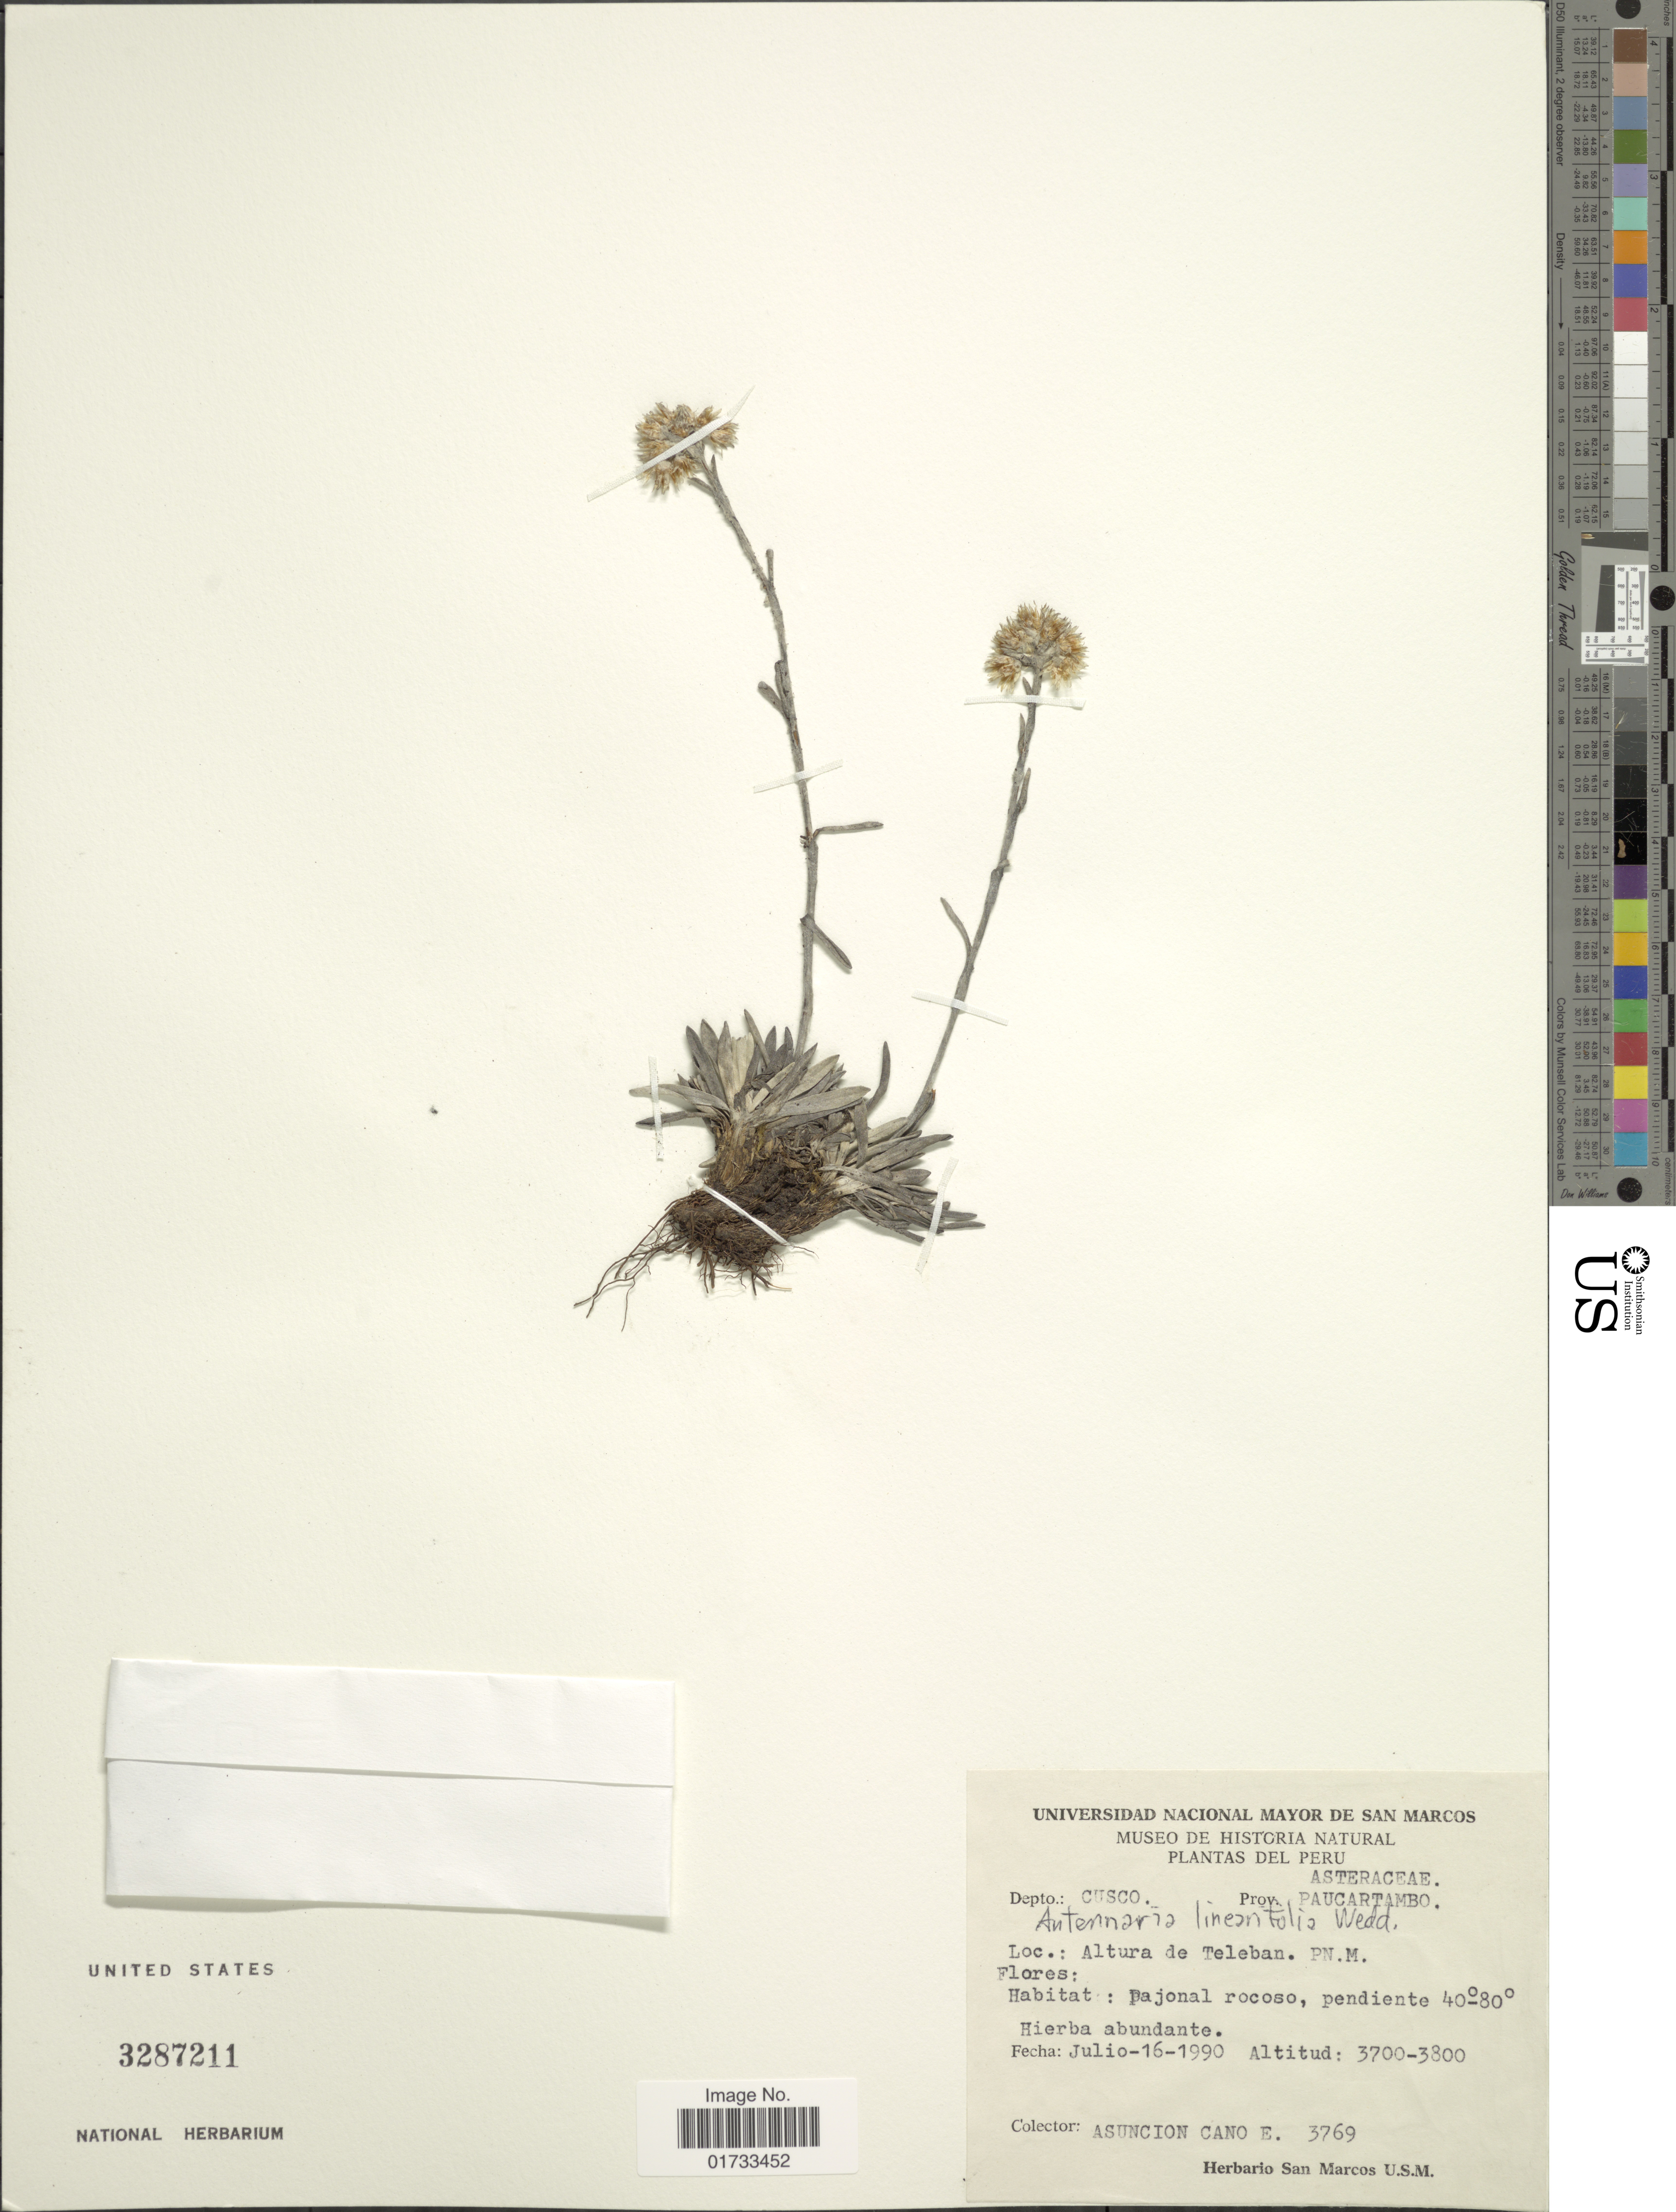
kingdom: Plantae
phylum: Tracheophyta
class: Magnoliopsida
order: Asterales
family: Asteraceae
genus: Quasiantennaria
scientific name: Quasiantennaria linearifolia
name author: (Wedd.) R.J. Bayer & M.O. Dillon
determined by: Nesom, Guy L.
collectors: A. Cano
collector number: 3769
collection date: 1990-07-16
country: Peru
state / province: Cusco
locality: Prov. Paucartambo, Altura de Teleban. PN.M., pajonal rocoso, pendiente, 40°-80°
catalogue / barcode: US 3287211